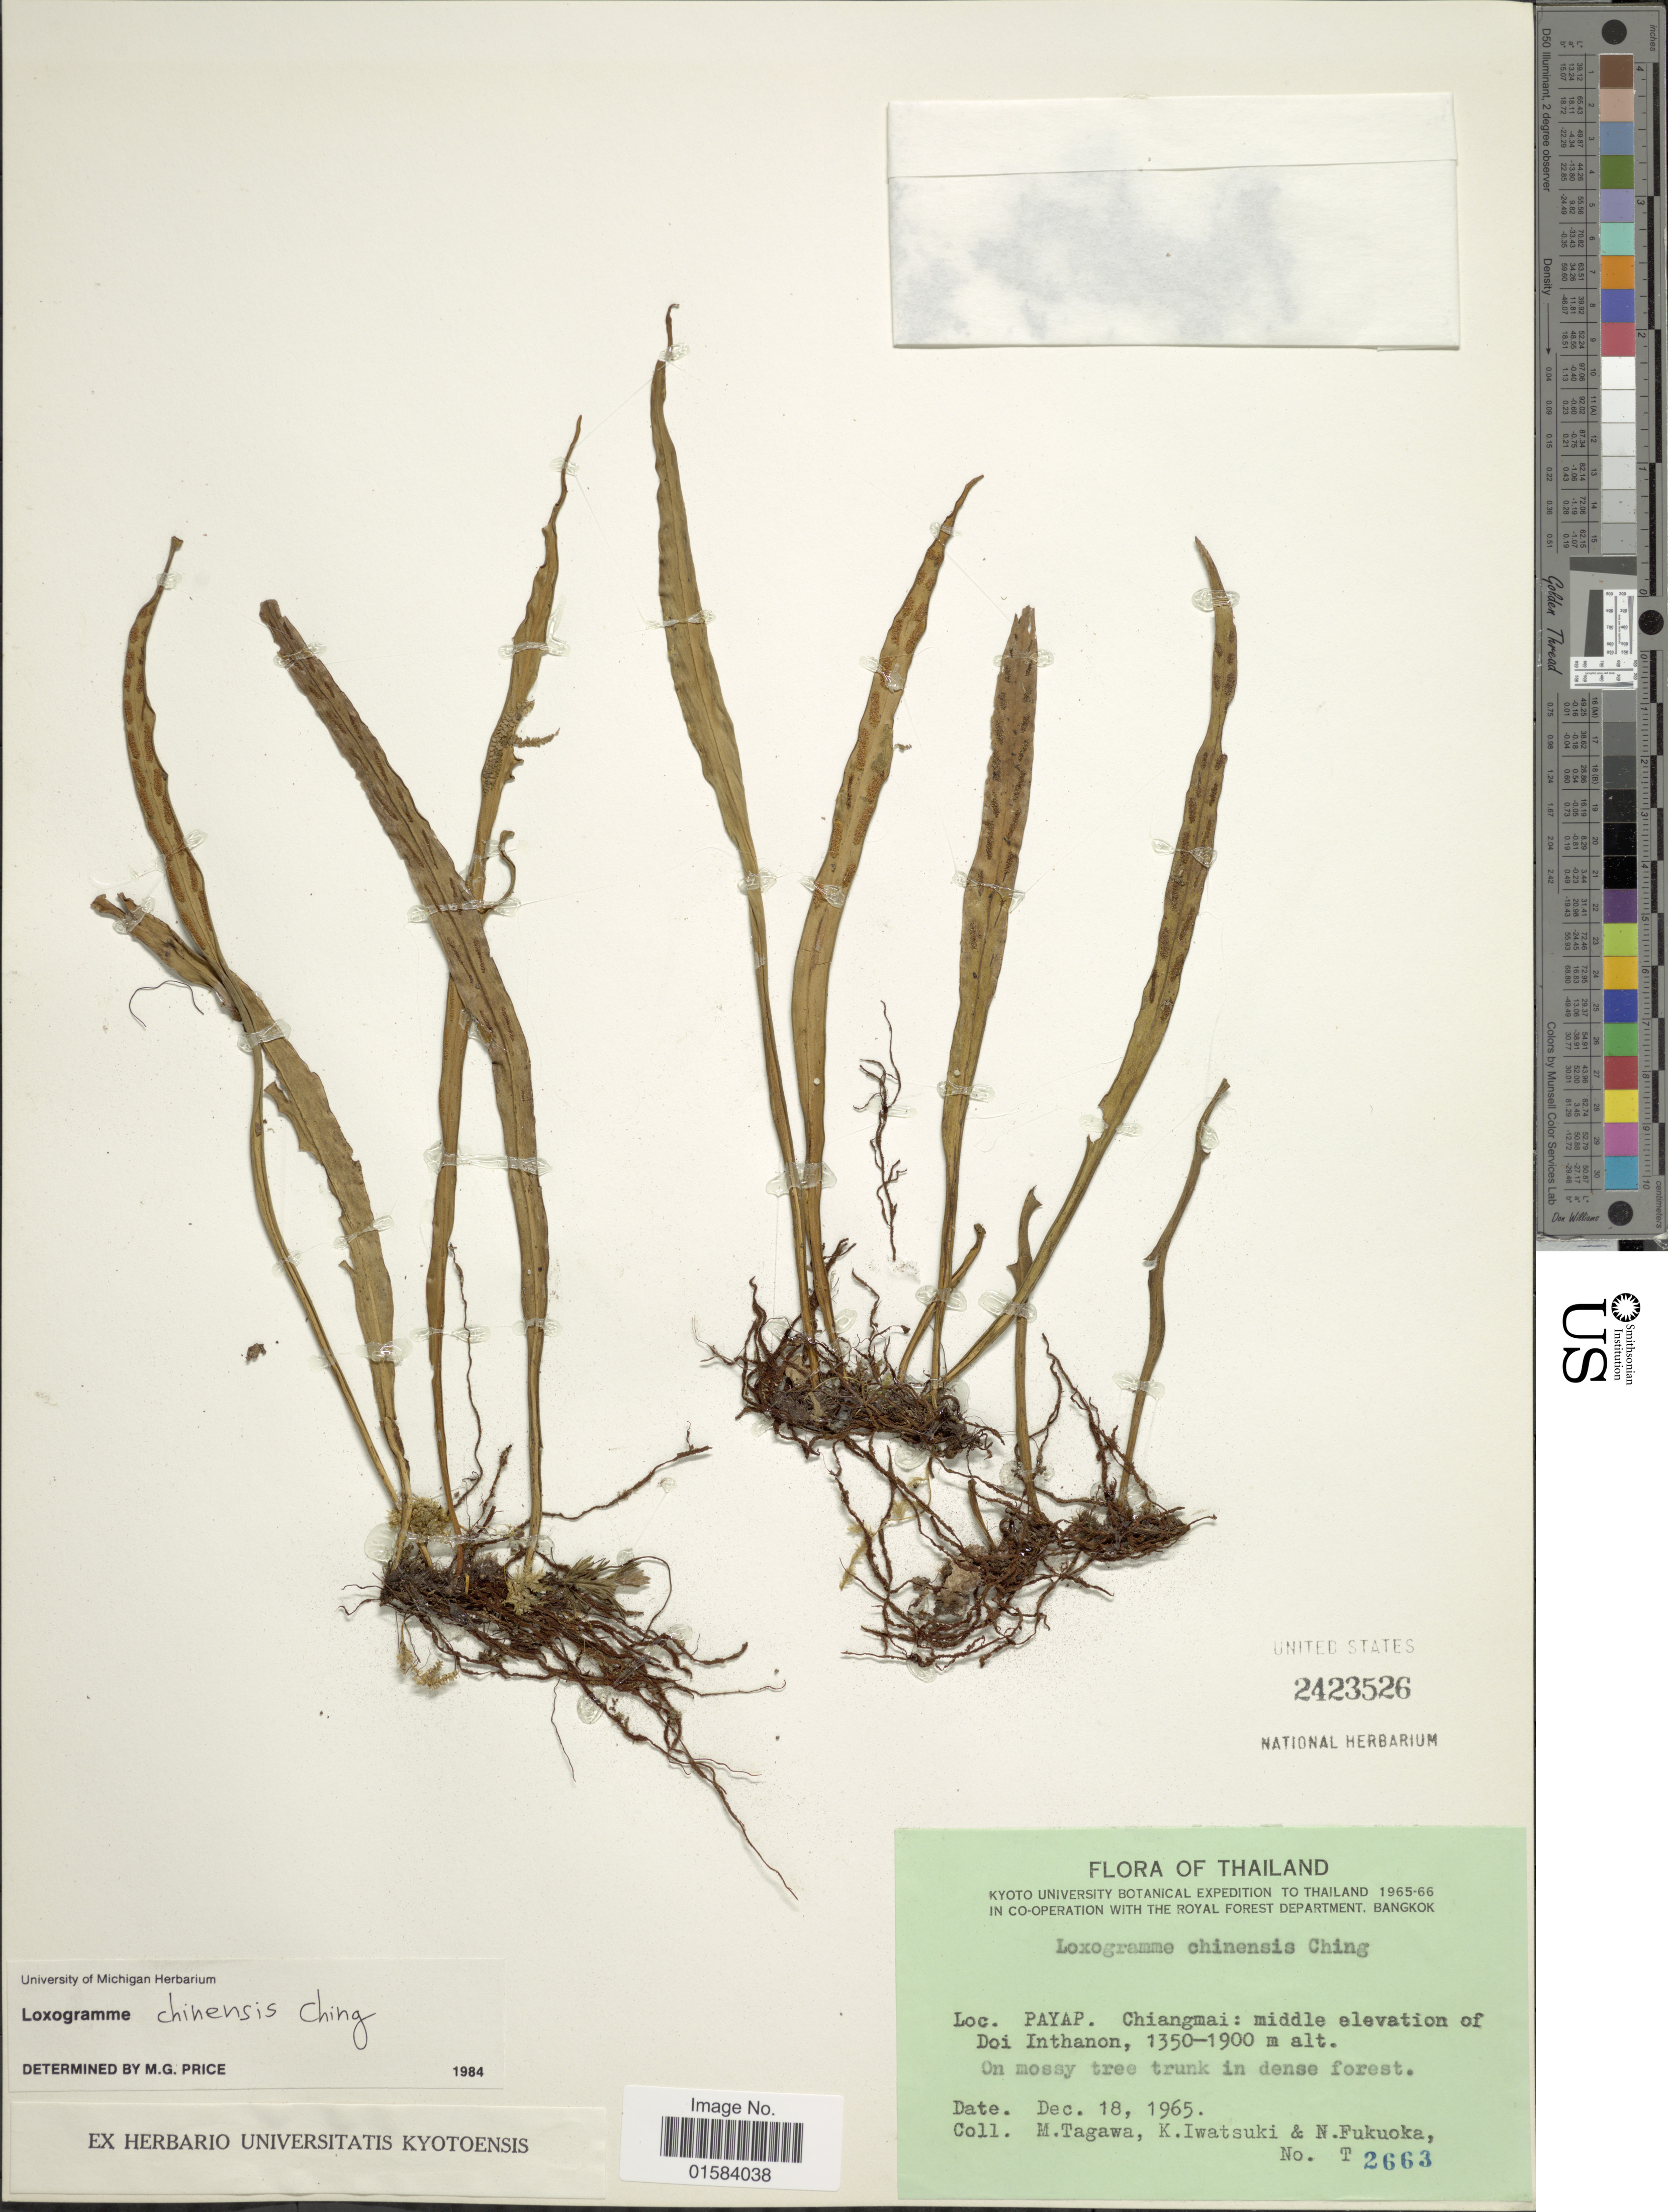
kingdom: Plantae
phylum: Tracheophyta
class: Polypodiopsida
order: Polypodiales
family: Polypodiaceae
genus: Loxogramme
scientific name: Loxogramme chinensis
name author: Ching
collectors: M. Tagawa, K. Iwatsuki & N. Fukuoka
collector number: T 2663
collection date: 1965-12-18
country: Thailand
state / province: Chiang Mai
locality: Payap. Chiangmai: middle elevation of Doi Inthanon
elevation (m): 1350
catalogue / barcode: US 2423526